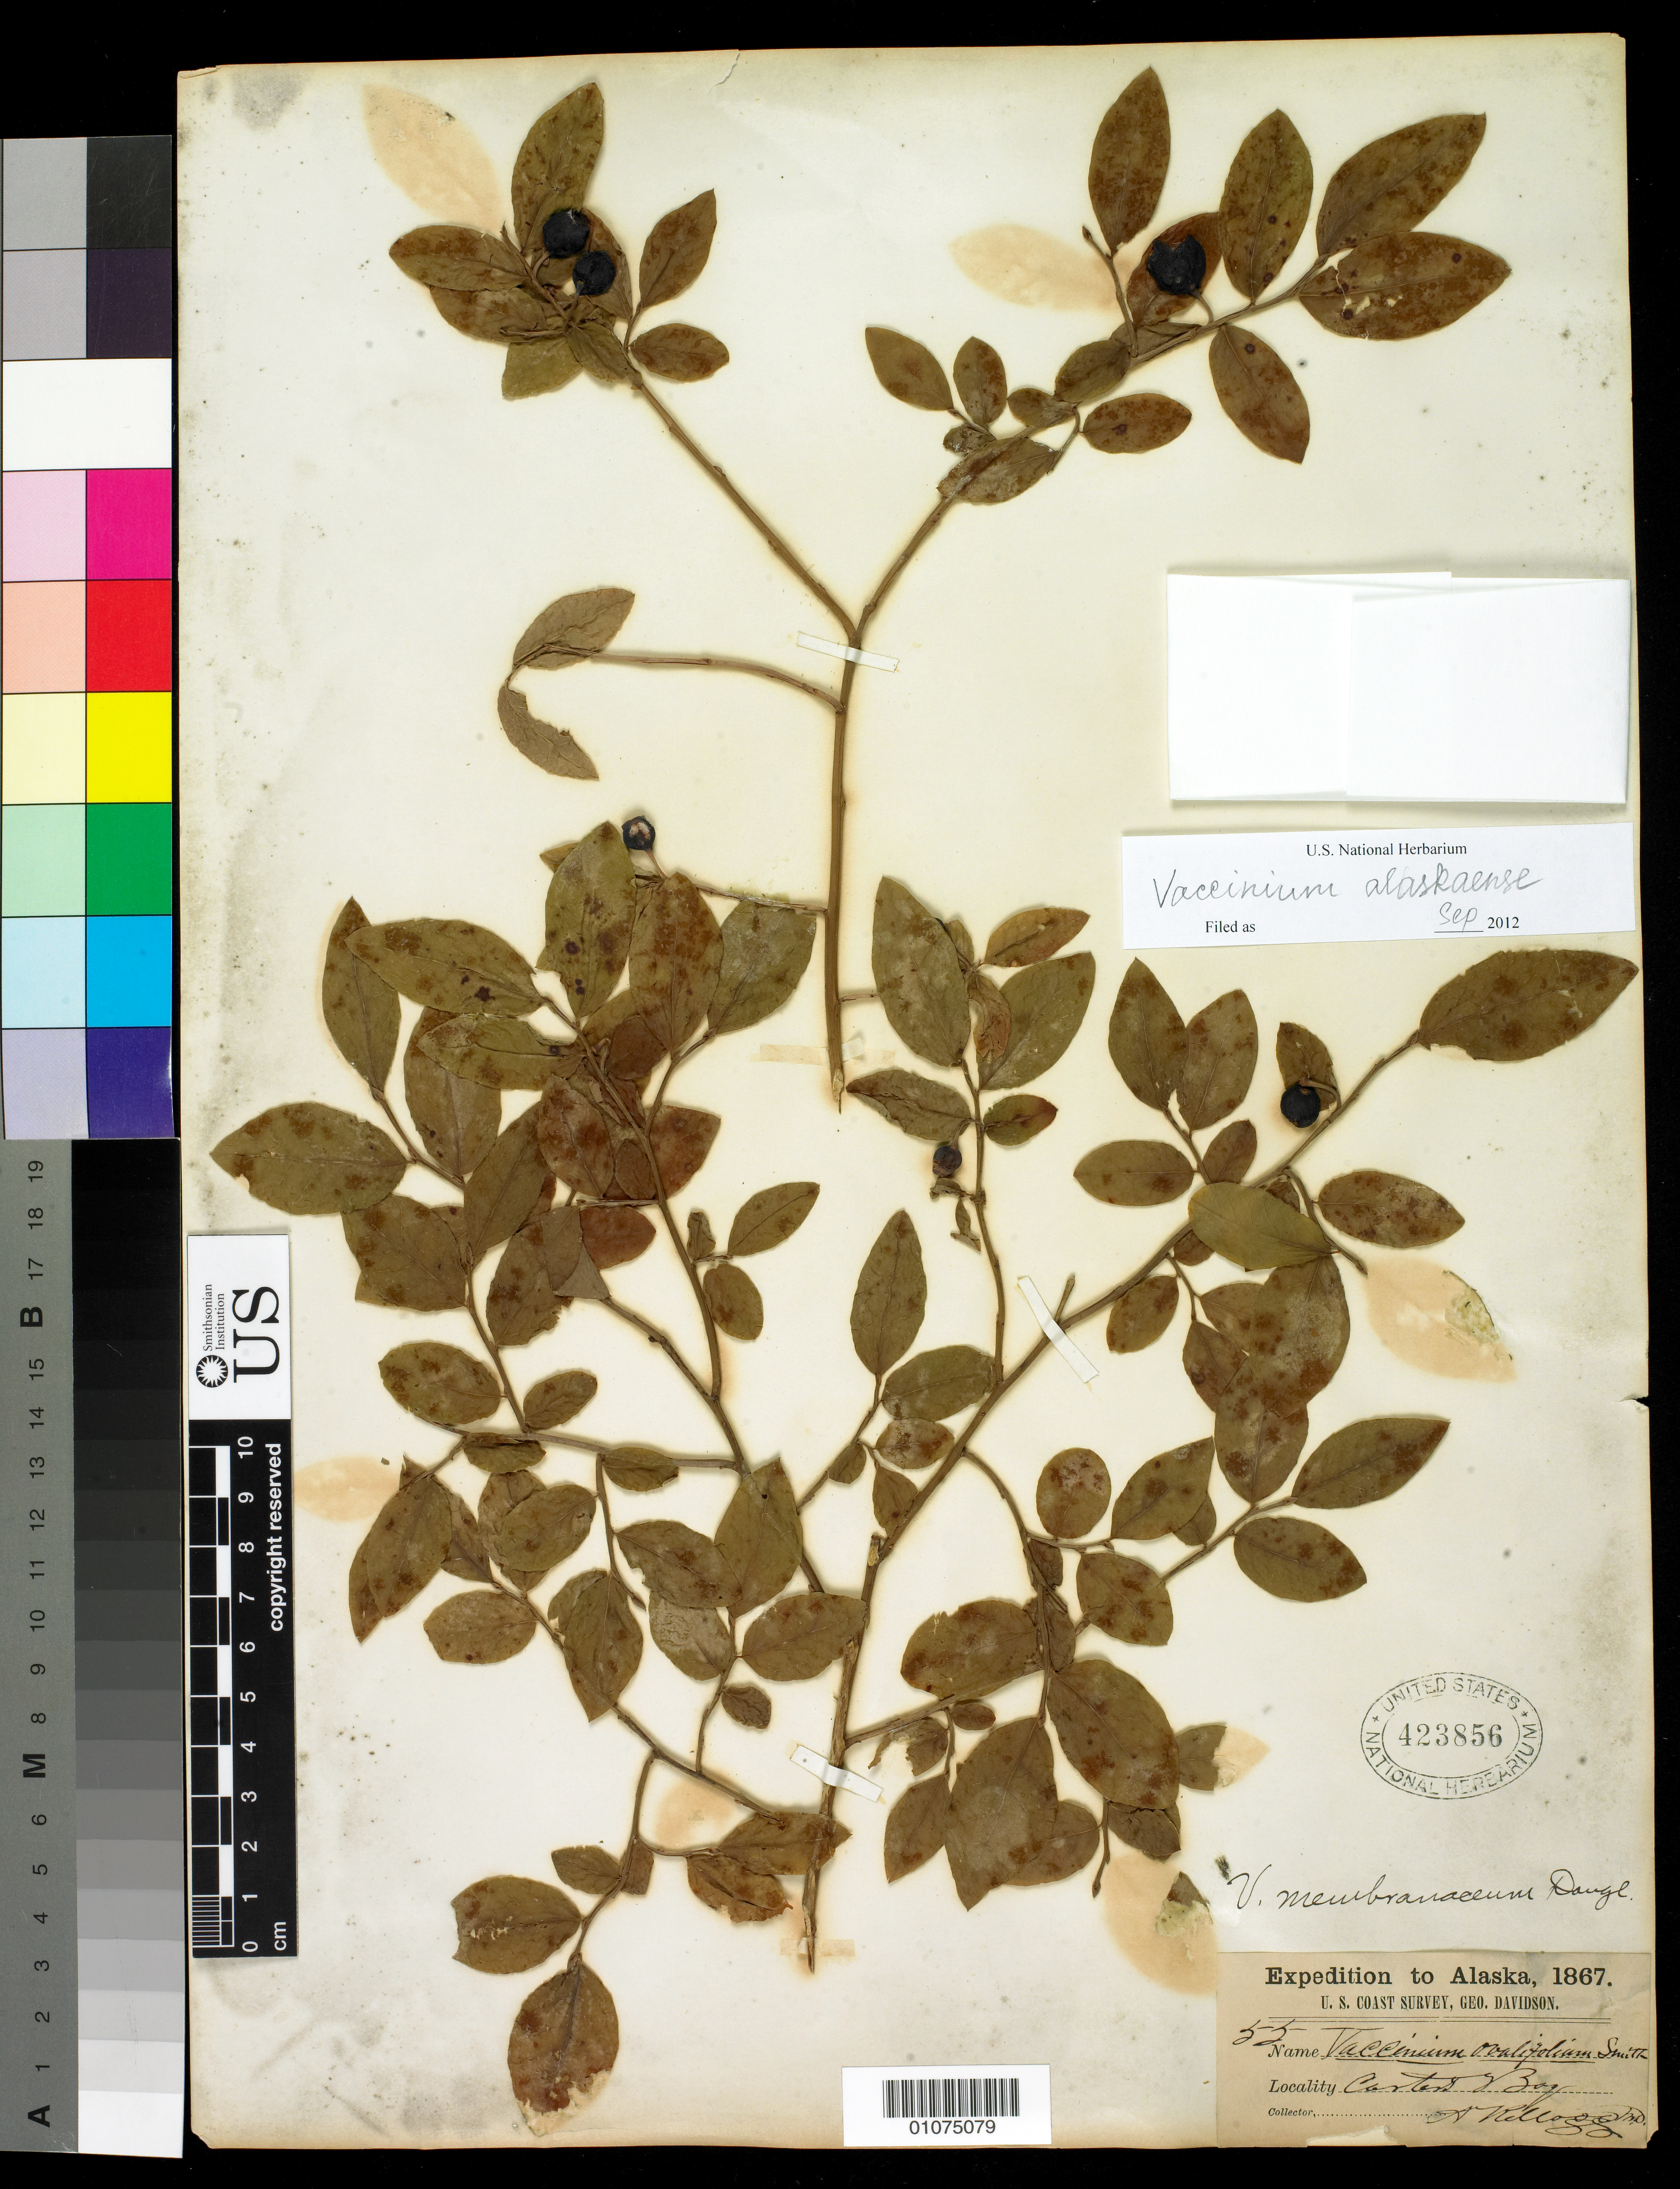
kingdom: Plantae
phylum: Tracheophyta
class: Magnoliopsida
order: Ericales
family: Ericaceae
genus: Vaccinium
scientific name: Vaccinium alaskaense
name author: Howell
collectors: A. Kellogg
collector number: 55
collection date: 1867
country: United States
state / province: Alaska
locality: Carter Bay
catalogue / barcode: US 423856